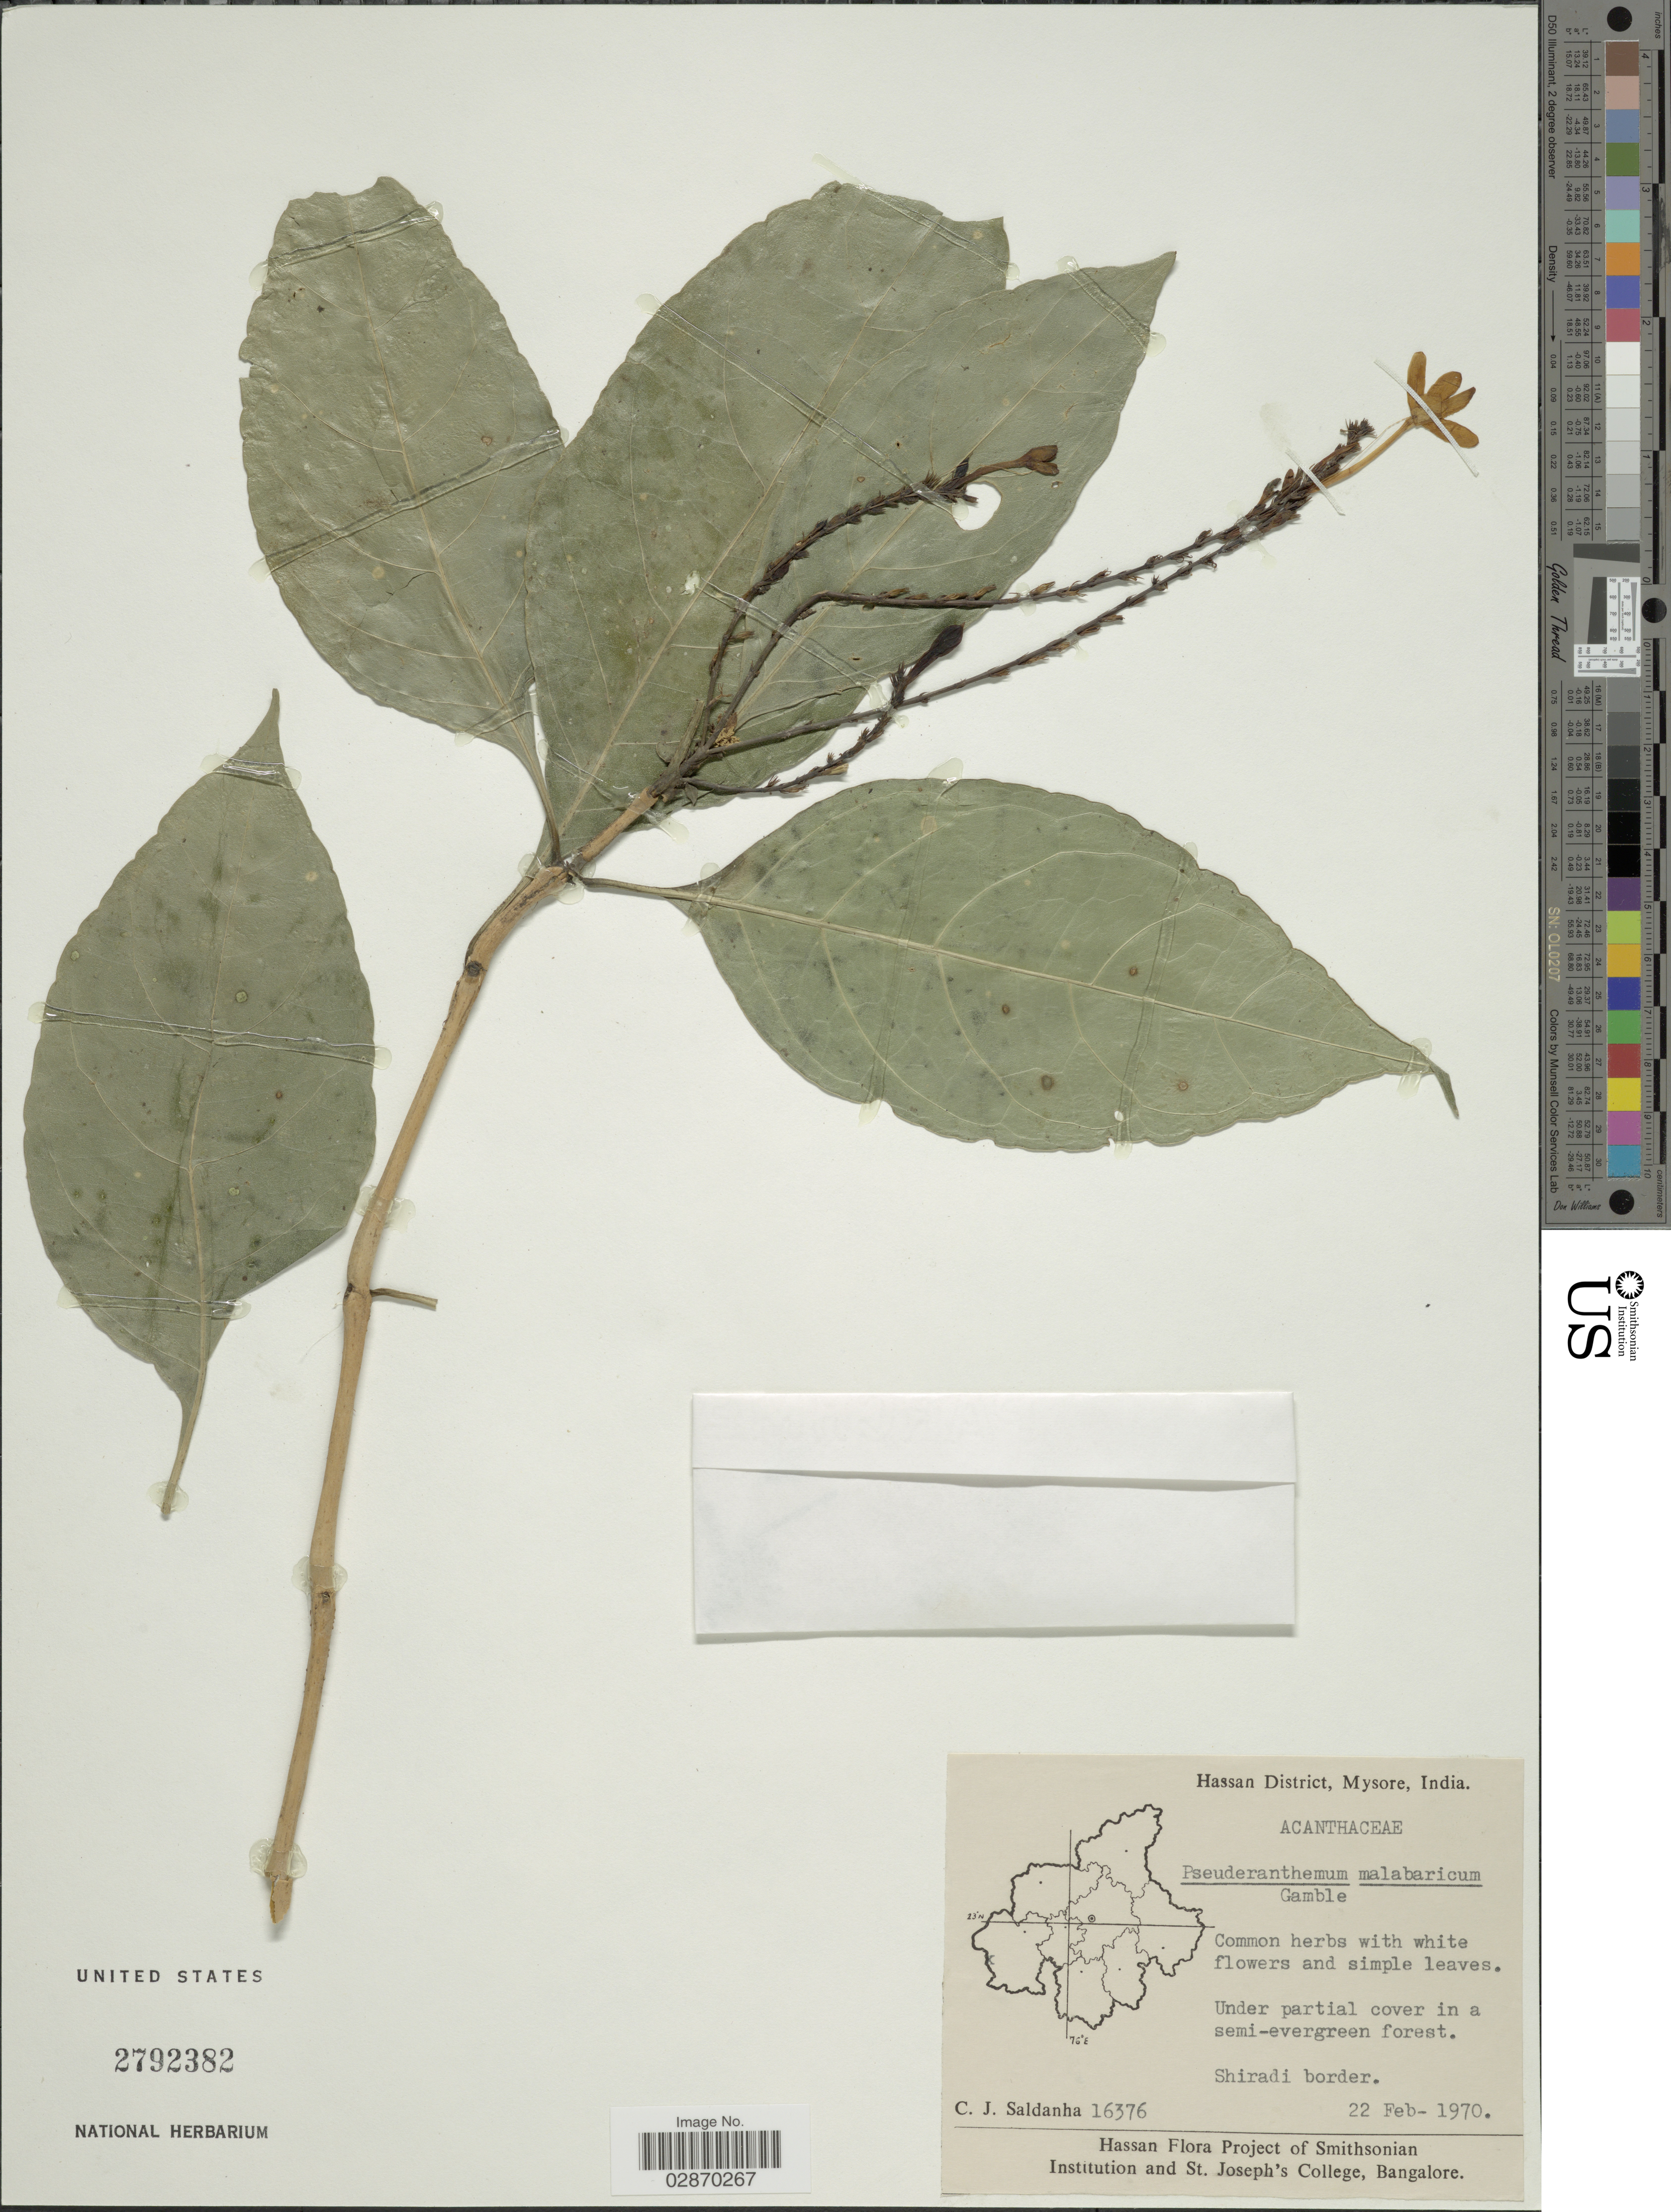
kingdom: Plantae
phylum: Tracheophyta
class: Magnoliopsida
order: Lamiales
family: Acanthaceae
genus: Pseuderanthemum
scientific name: Pseuderanthemum malabaricum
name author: Gamble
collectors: C. J. Saldanha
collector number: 16376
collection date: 1970-02-22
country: India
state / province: Karnataka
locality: Hassan District, Mysore. Shiradi border.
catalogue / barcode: US 2792382